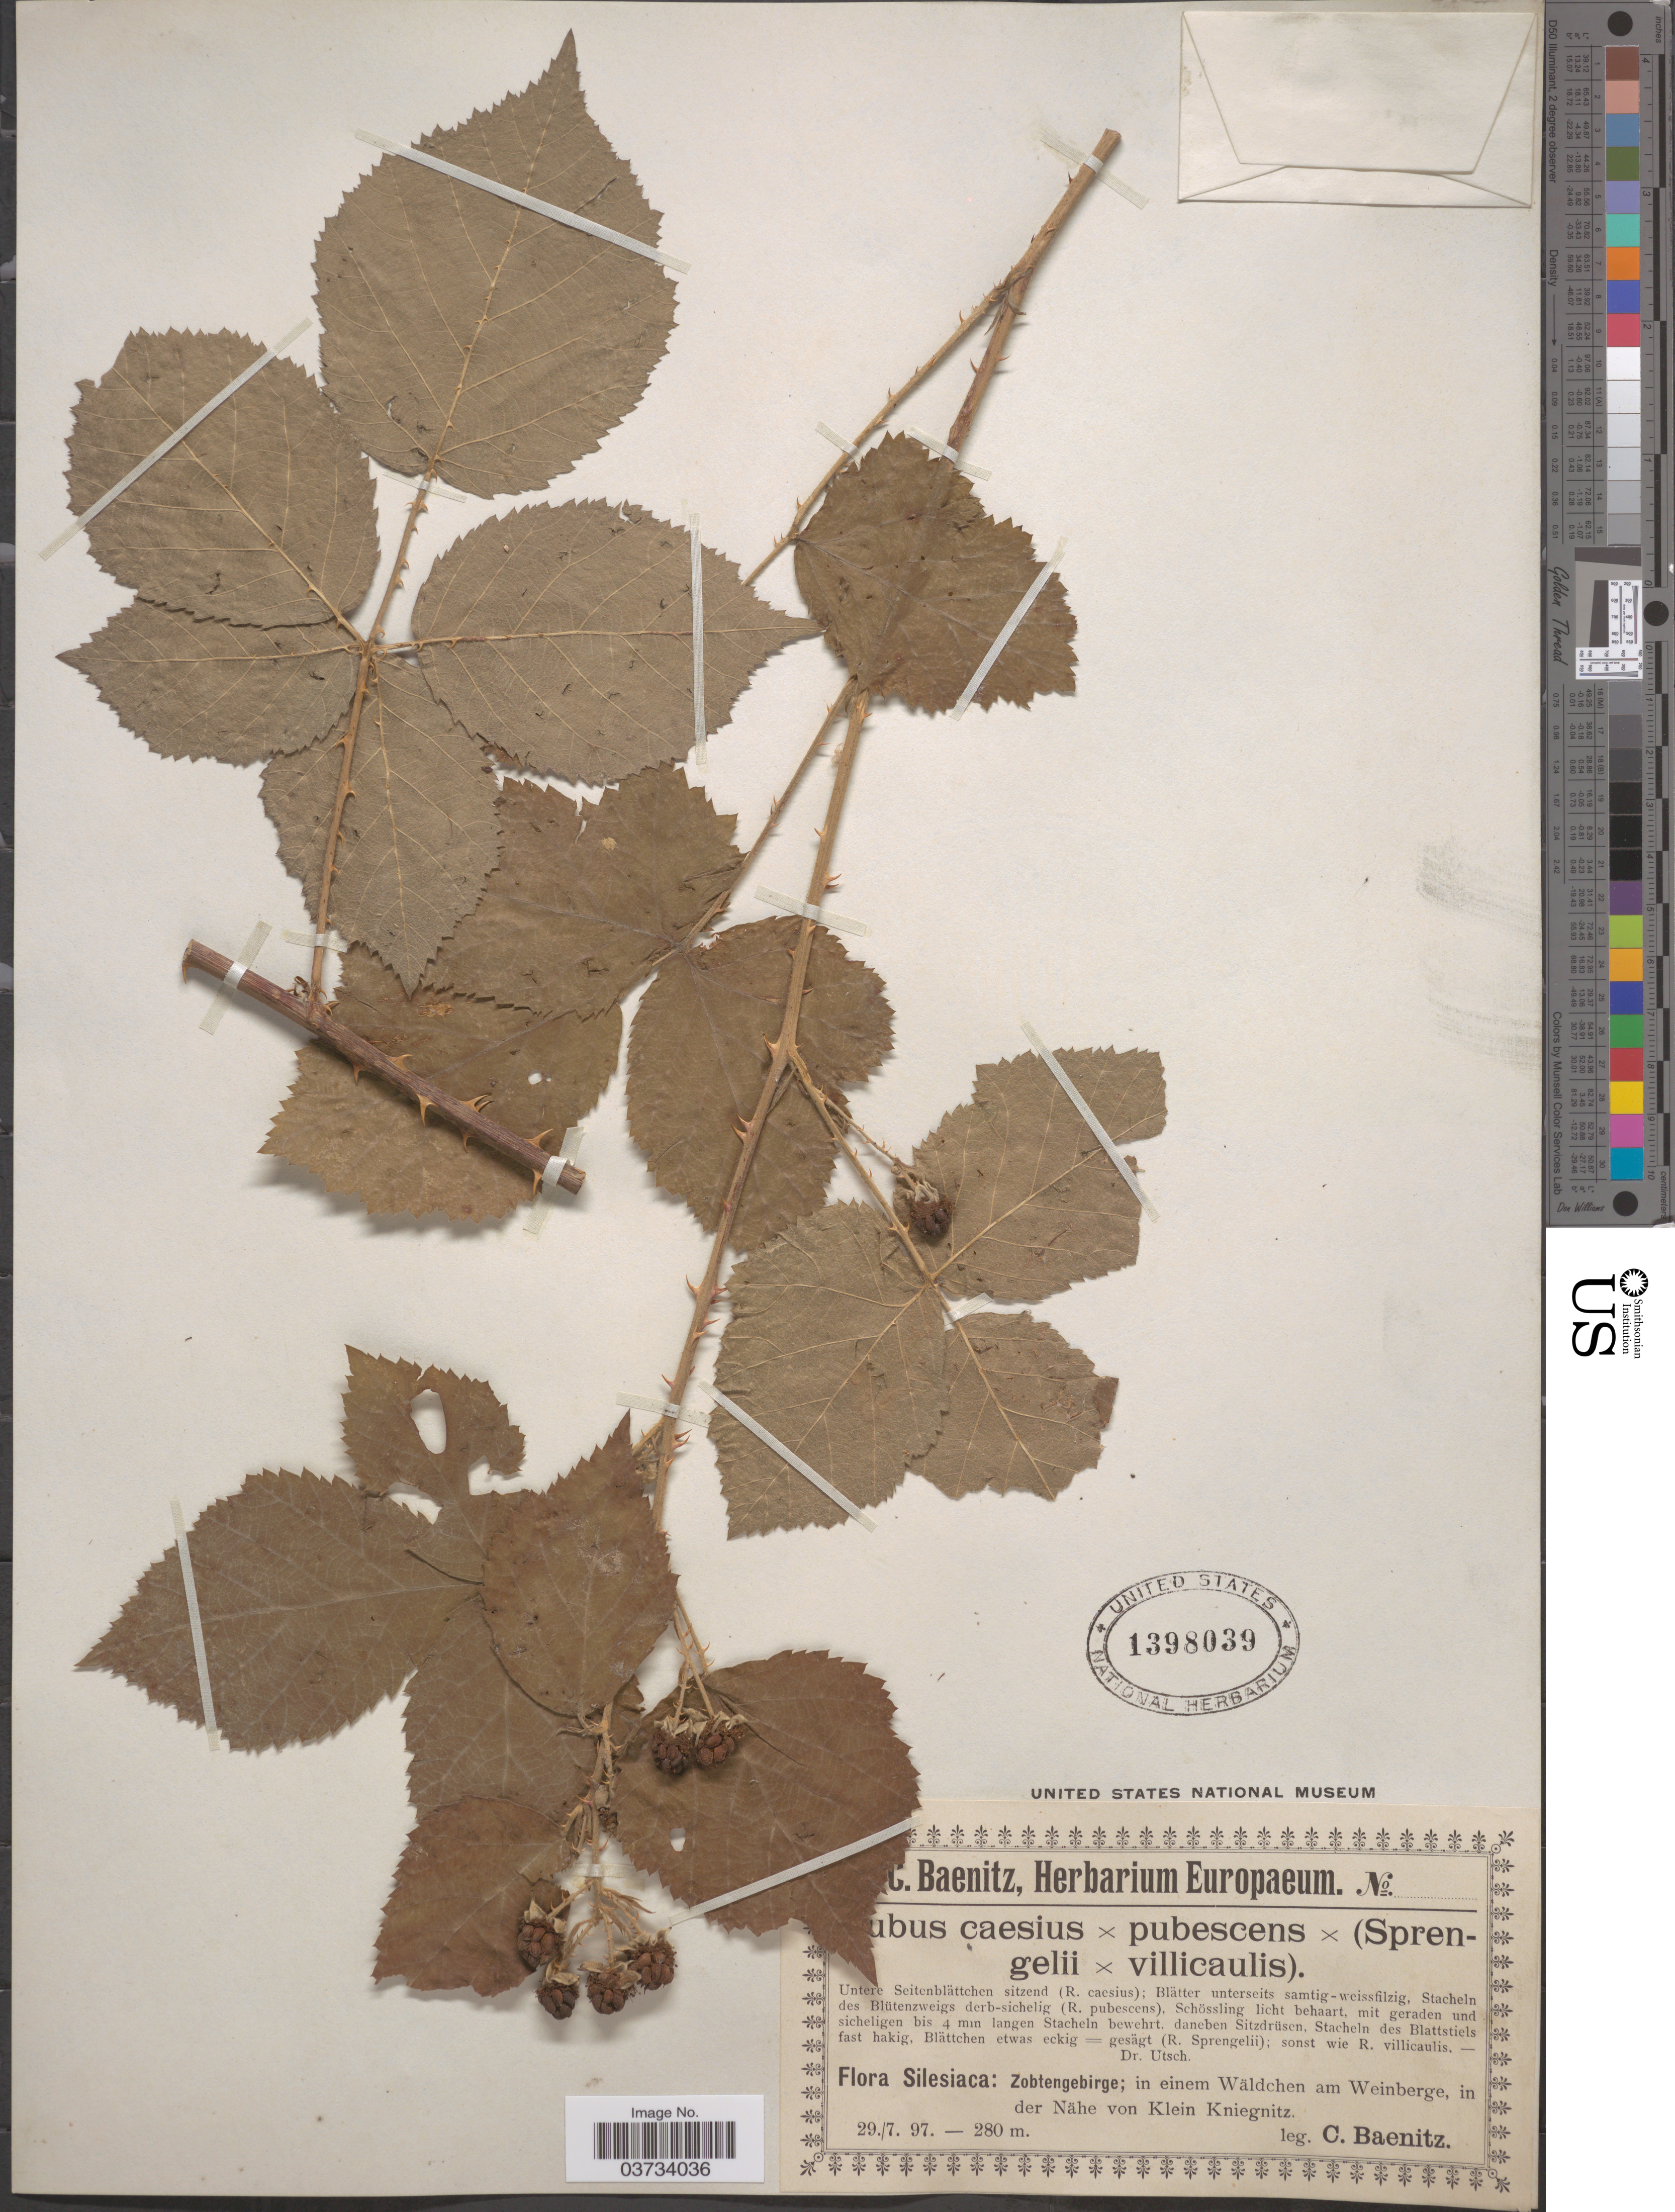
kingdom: Plantae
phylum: Tracheophyta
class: Magnoliopsida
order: Rosales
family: Rosaceae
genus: Rubus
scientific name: Rubus caesius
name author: L.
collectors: C. G. Baenitz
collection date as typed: Transcribed d/m/y: 29/7/97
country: Poland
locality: Silesiaca: Zobtengebirge; in einem Wäldchen am Weinberge, in de Nähe von Klein Kniegnitz.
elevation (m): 280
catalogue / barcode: US 1398039